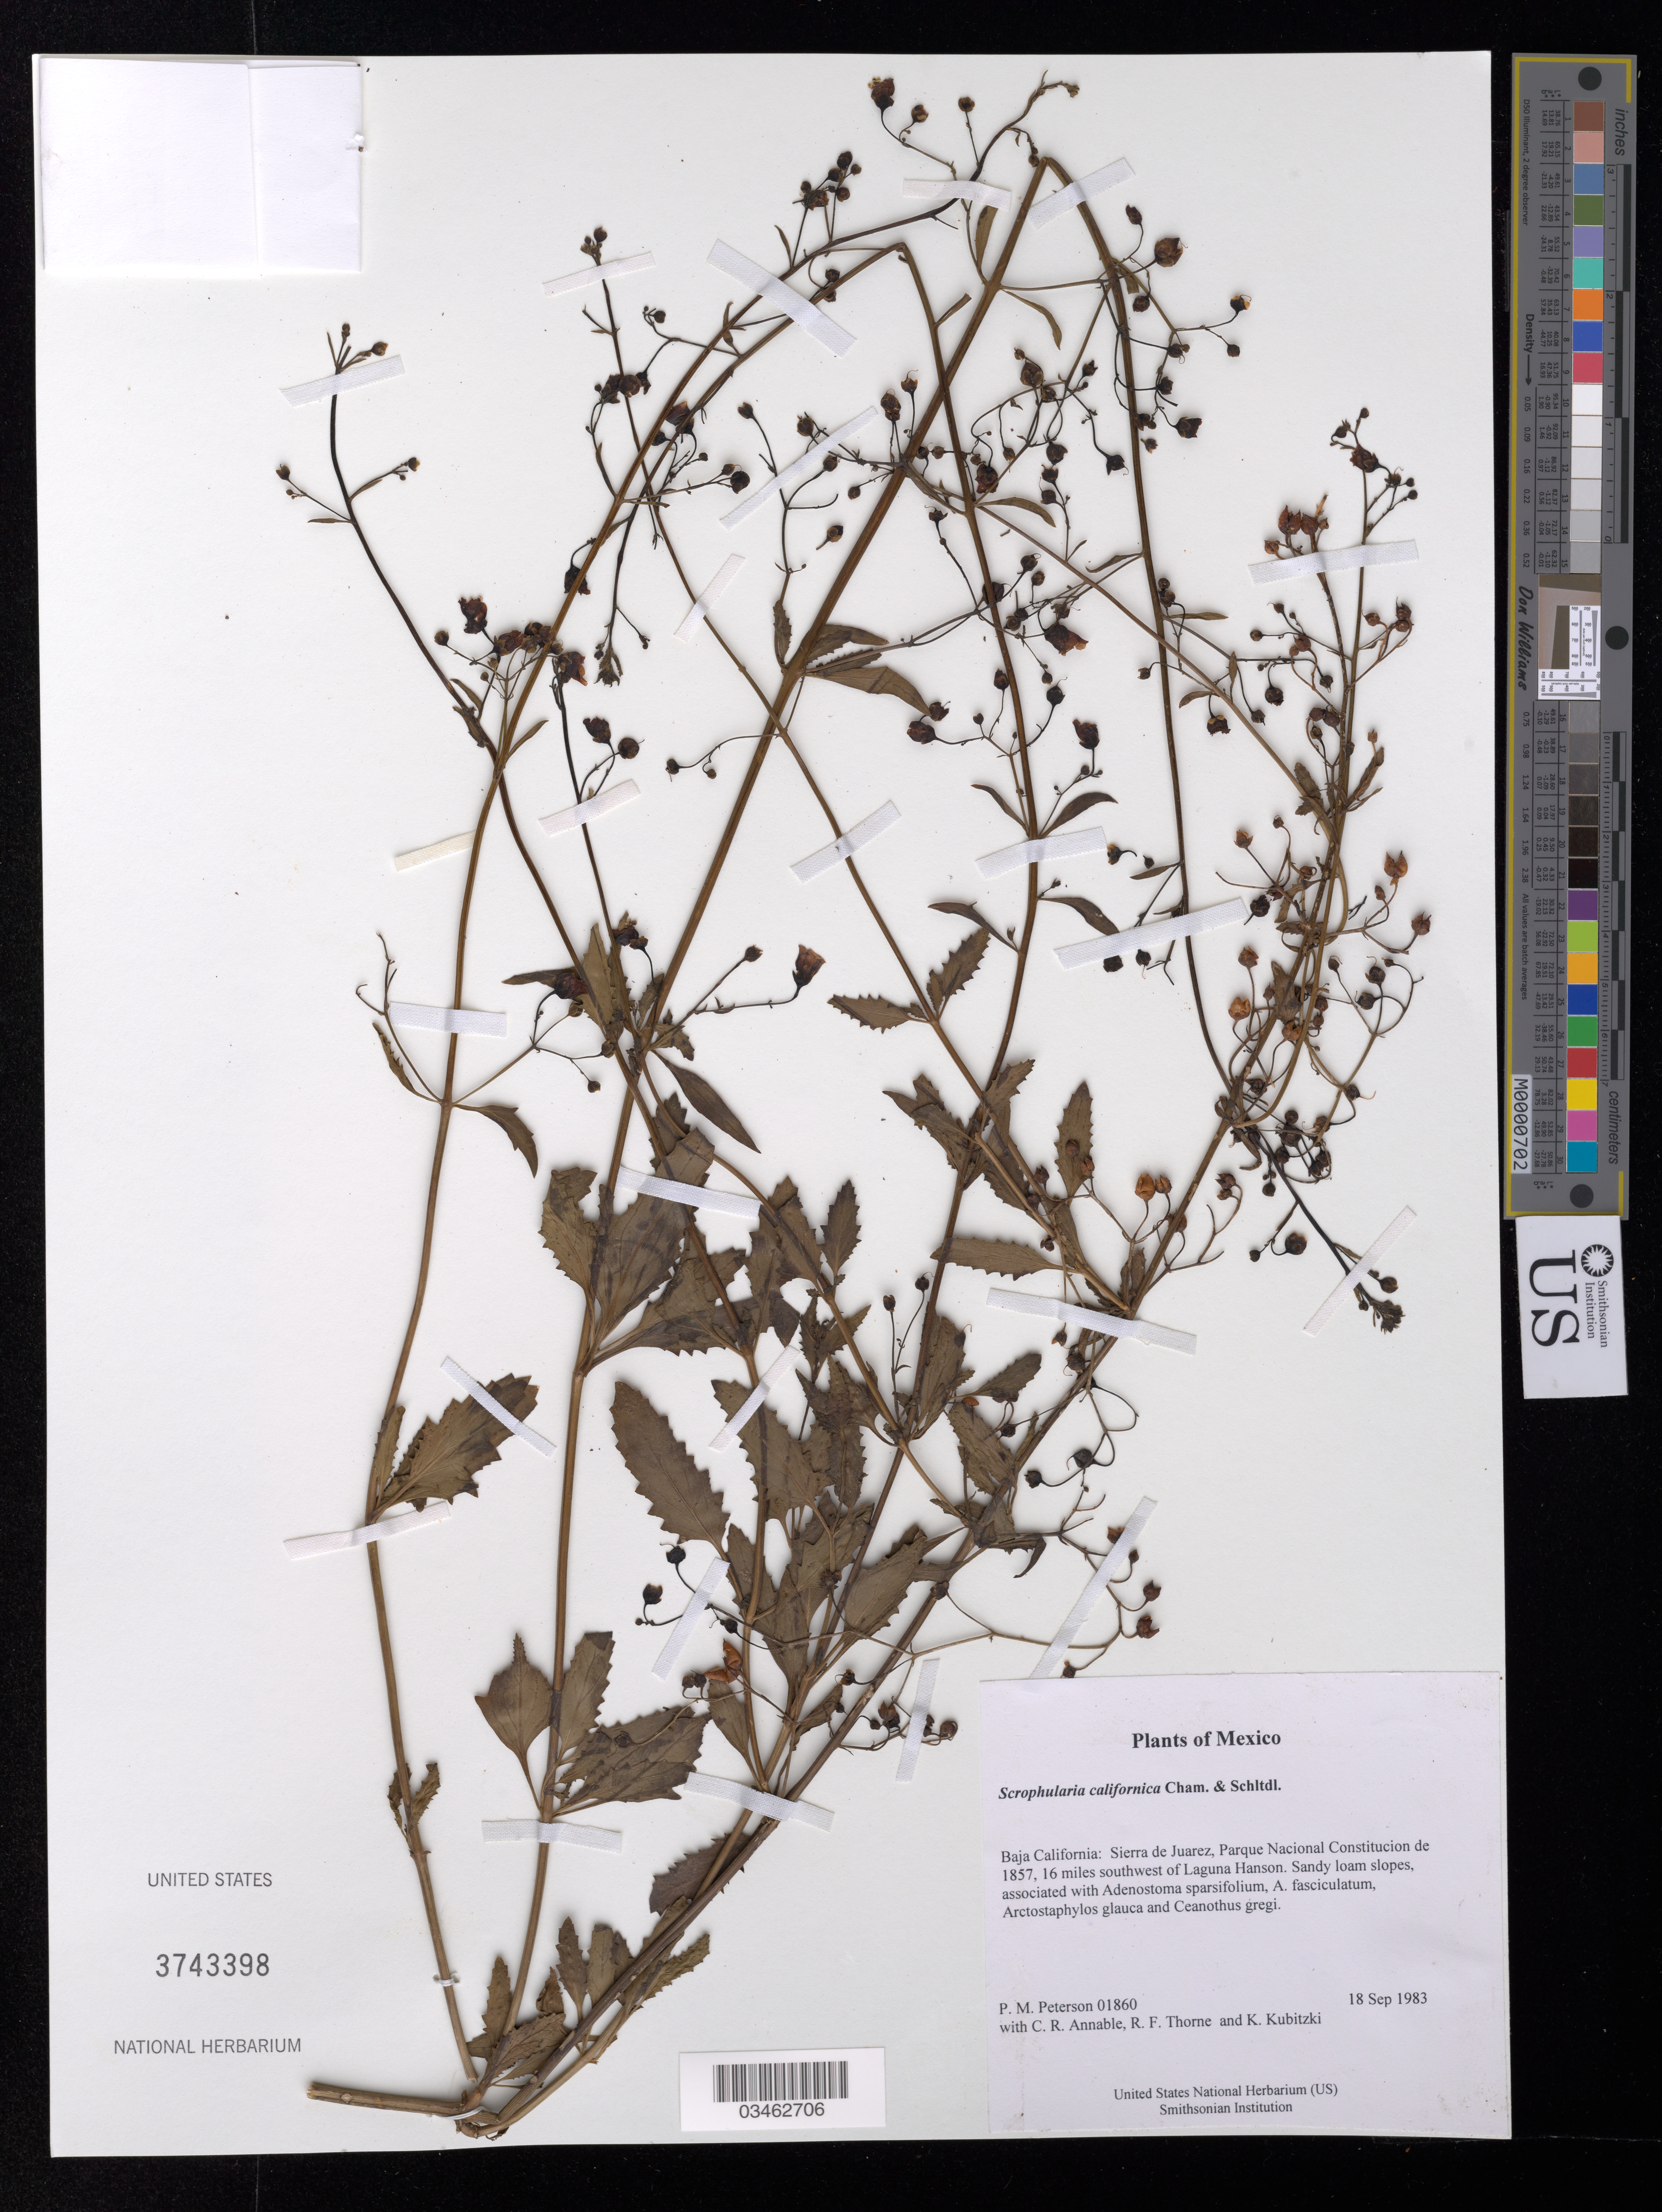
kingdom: Plantae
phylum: Tracheophyta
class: Magnoliopsida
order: Lamiales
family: Scrophulariaceae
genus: Scrophularia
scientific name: Scrophularia californica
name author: Cham. & Schltdl.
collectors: P. M. Peterson, C. R. Annable, R. F. Thorne & K. Kubitzki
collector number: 01860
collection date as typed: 18 Sep 1983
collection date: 1983-09-18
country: Mexico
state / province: Baja California Norte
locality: Sierra de Juarez, Parque Nacional Constitucion de 1857, 16 miles southwest of Laguna Hanson.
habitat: Sandy loam slopes, associated with Adenostoma sparsifolium, A. fasciculatum, Arctostaphylos glauca and Ceanothus gregi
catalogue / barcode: US 3743398